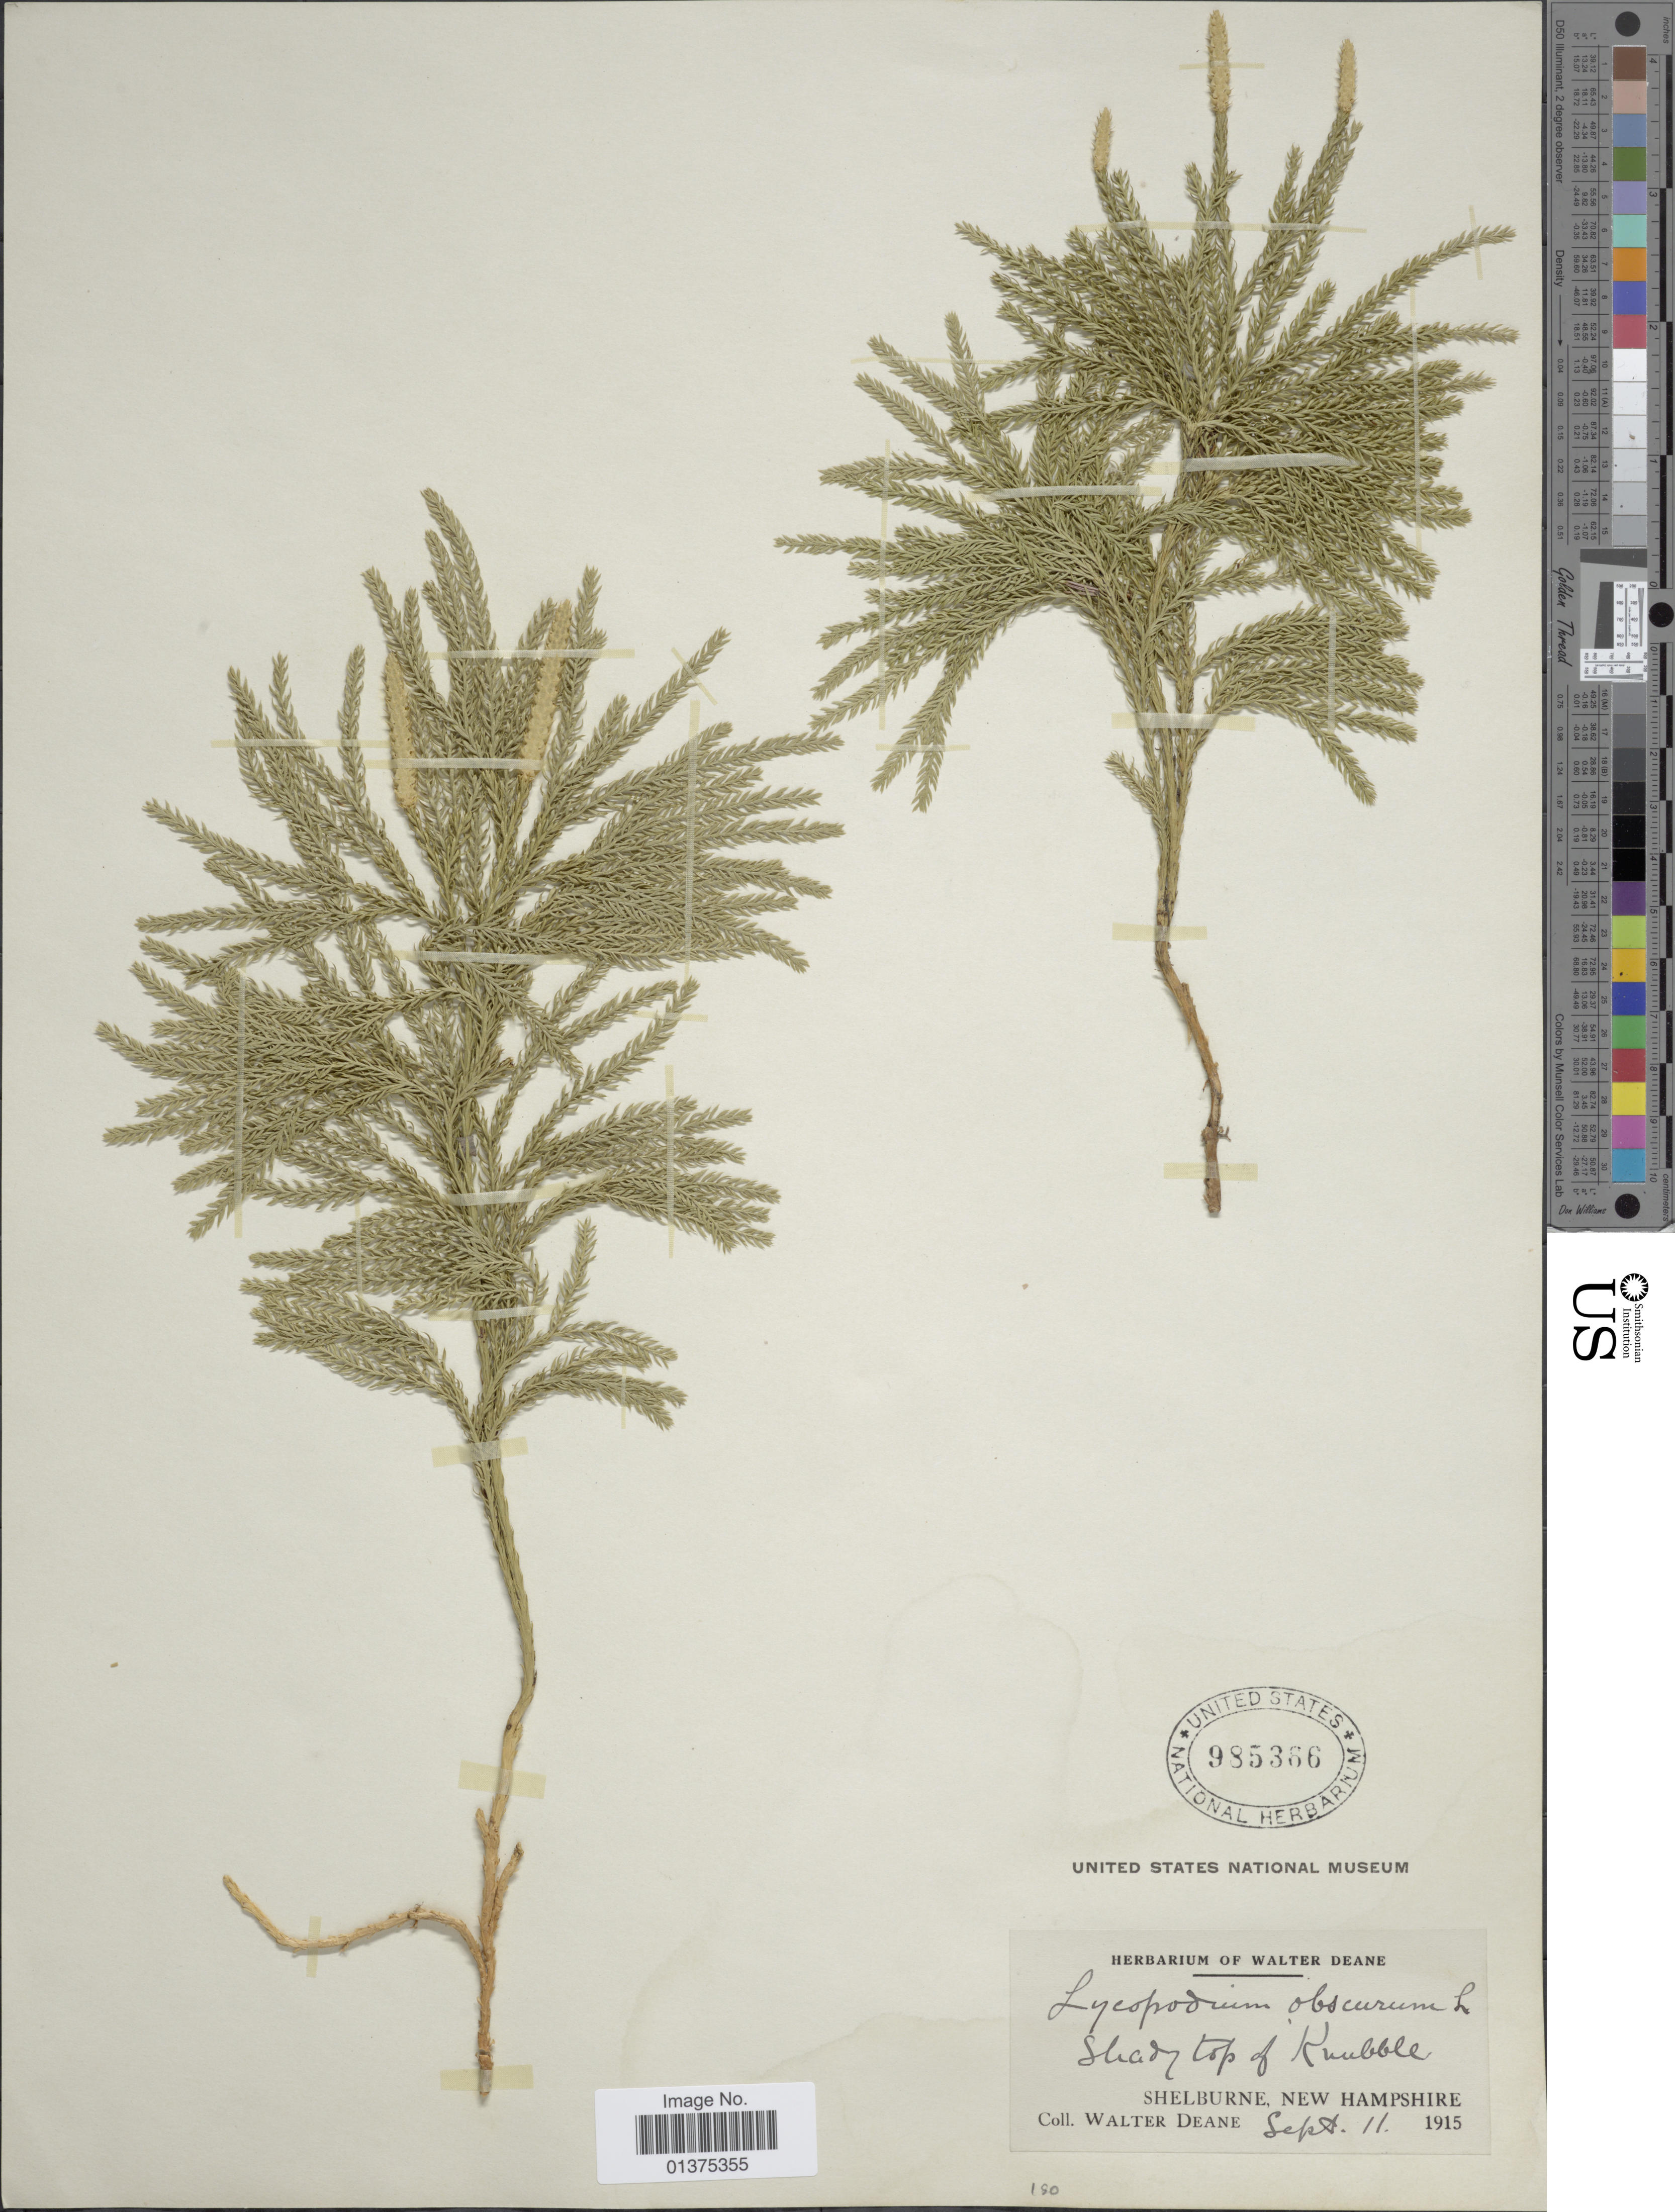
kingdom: Plantae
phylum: Tracheophyta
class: Lycopodiopsida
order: Lycopodiales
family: Lycopodiaceae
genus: Dendrolycopodium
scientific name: Dendrolycopodium hickeyi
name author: (W.H. Wagner et al.) A. Haines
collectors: W. Deane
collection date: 1915-09-11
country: United States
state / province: New Hampshire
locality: Shady top of Knubble, Shelbourne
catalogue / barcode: US 985386